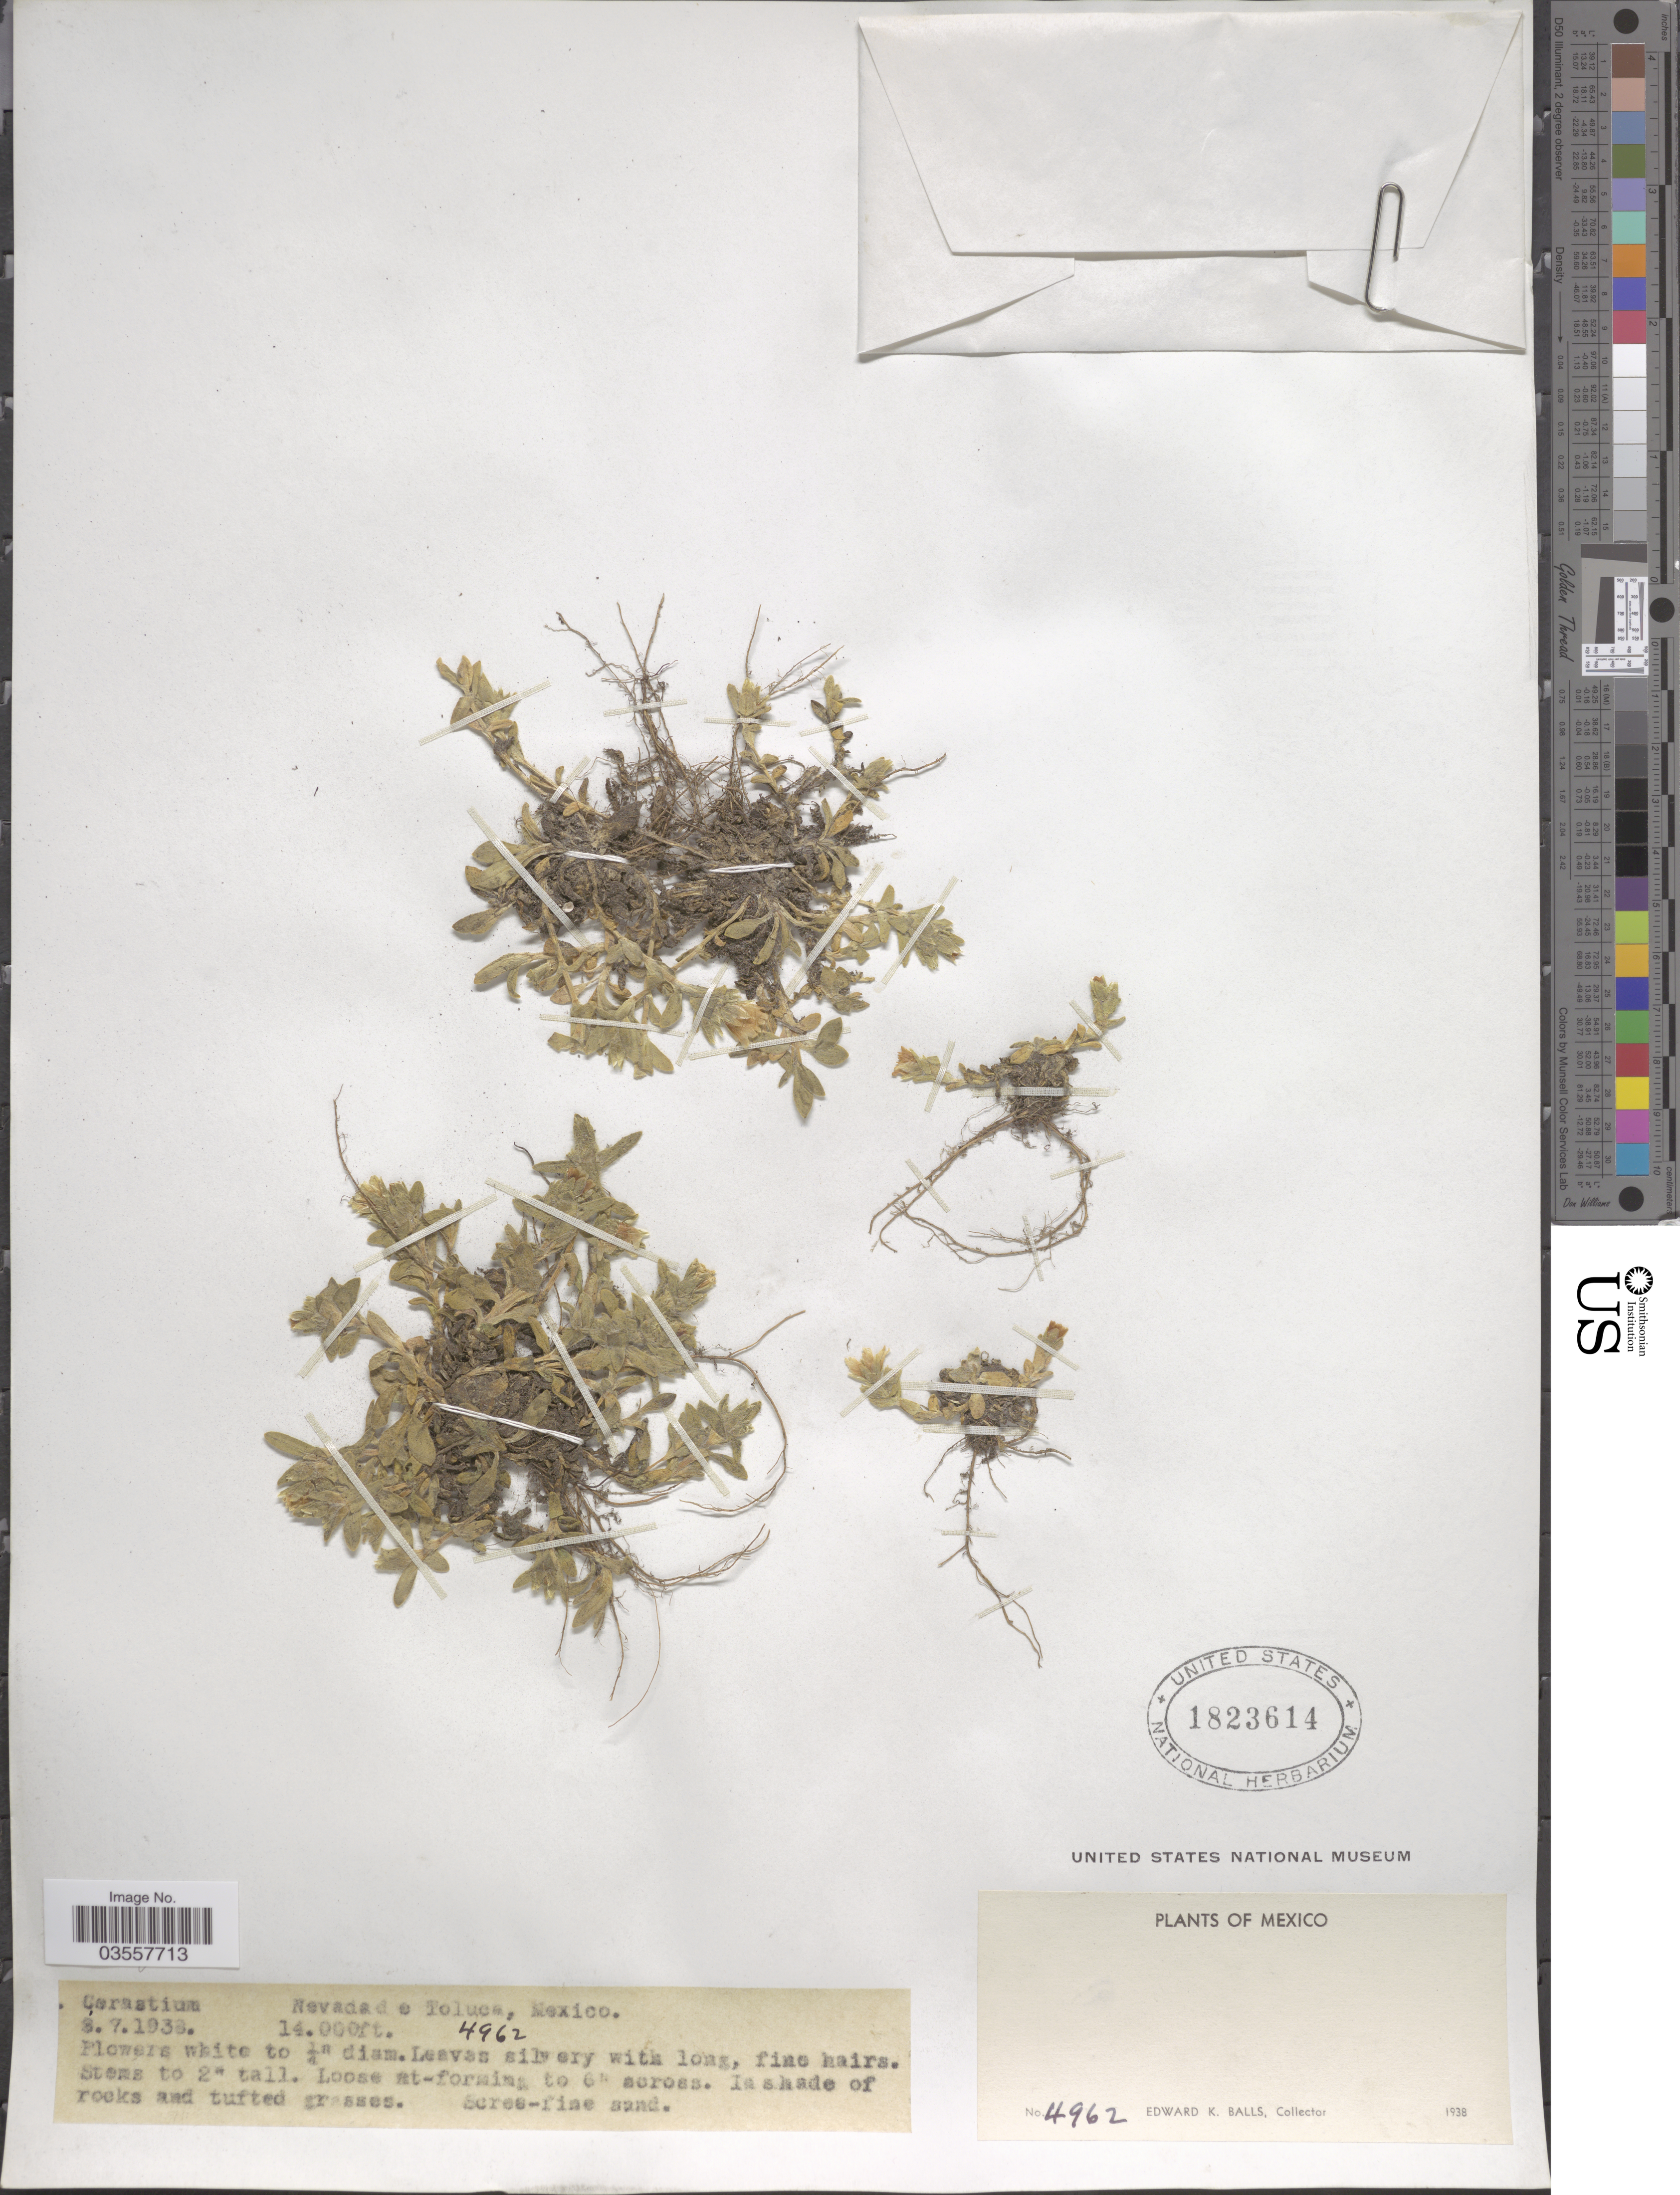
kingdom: Plantae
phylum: Tracheophyta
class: Magnoliopsida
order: Caryophyllales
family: Caryophyllaceae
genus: Cerastium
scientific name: Cerastium sp.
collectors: E. K. Balls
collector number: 4962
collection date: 1938-07-03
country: Mexico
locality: Nevada de Toluca.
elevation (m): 4267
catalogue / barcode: US 1823614